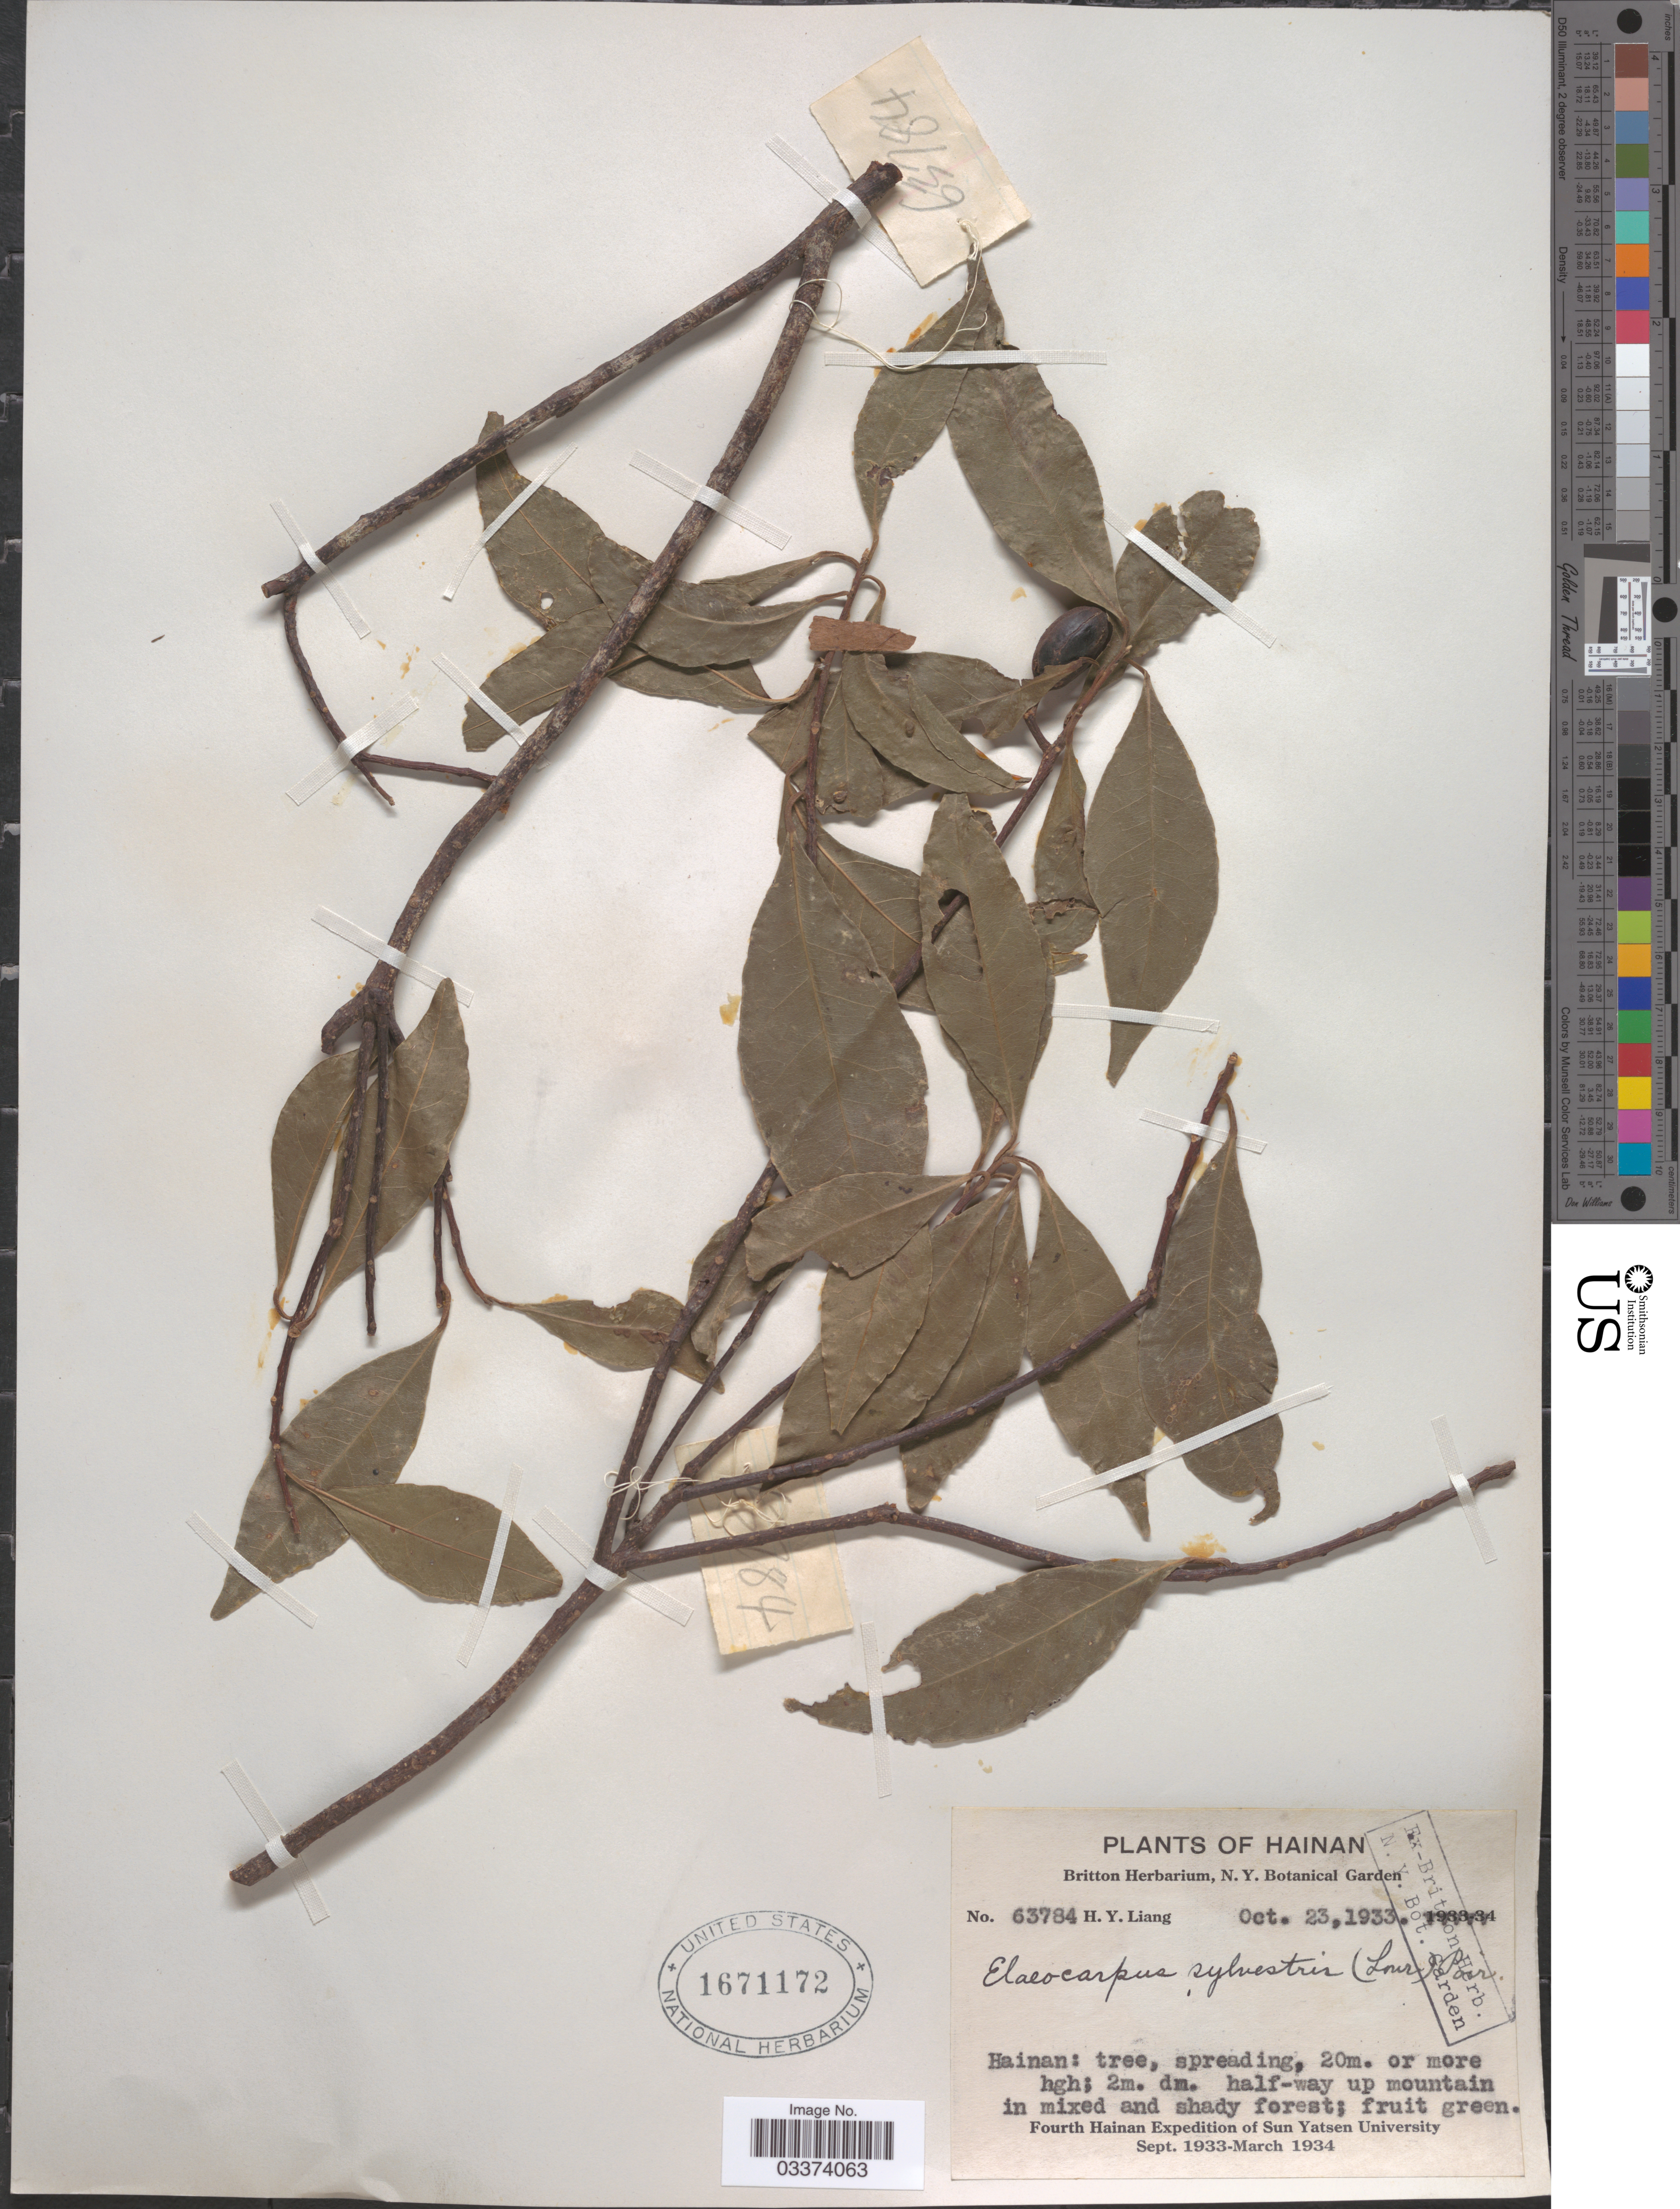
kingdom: Plantae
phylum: Tracheophyta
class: Magnoliopsida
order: Oxalidales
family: Elaeocarpaceae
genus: Elaeocarpus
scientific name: Elaeocarpus sylvestris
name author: (Lour.) Poir.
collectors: H. Y. Liang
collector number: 63784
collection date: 1933-10-23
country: China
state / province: Hainan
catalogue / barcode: US 1671172